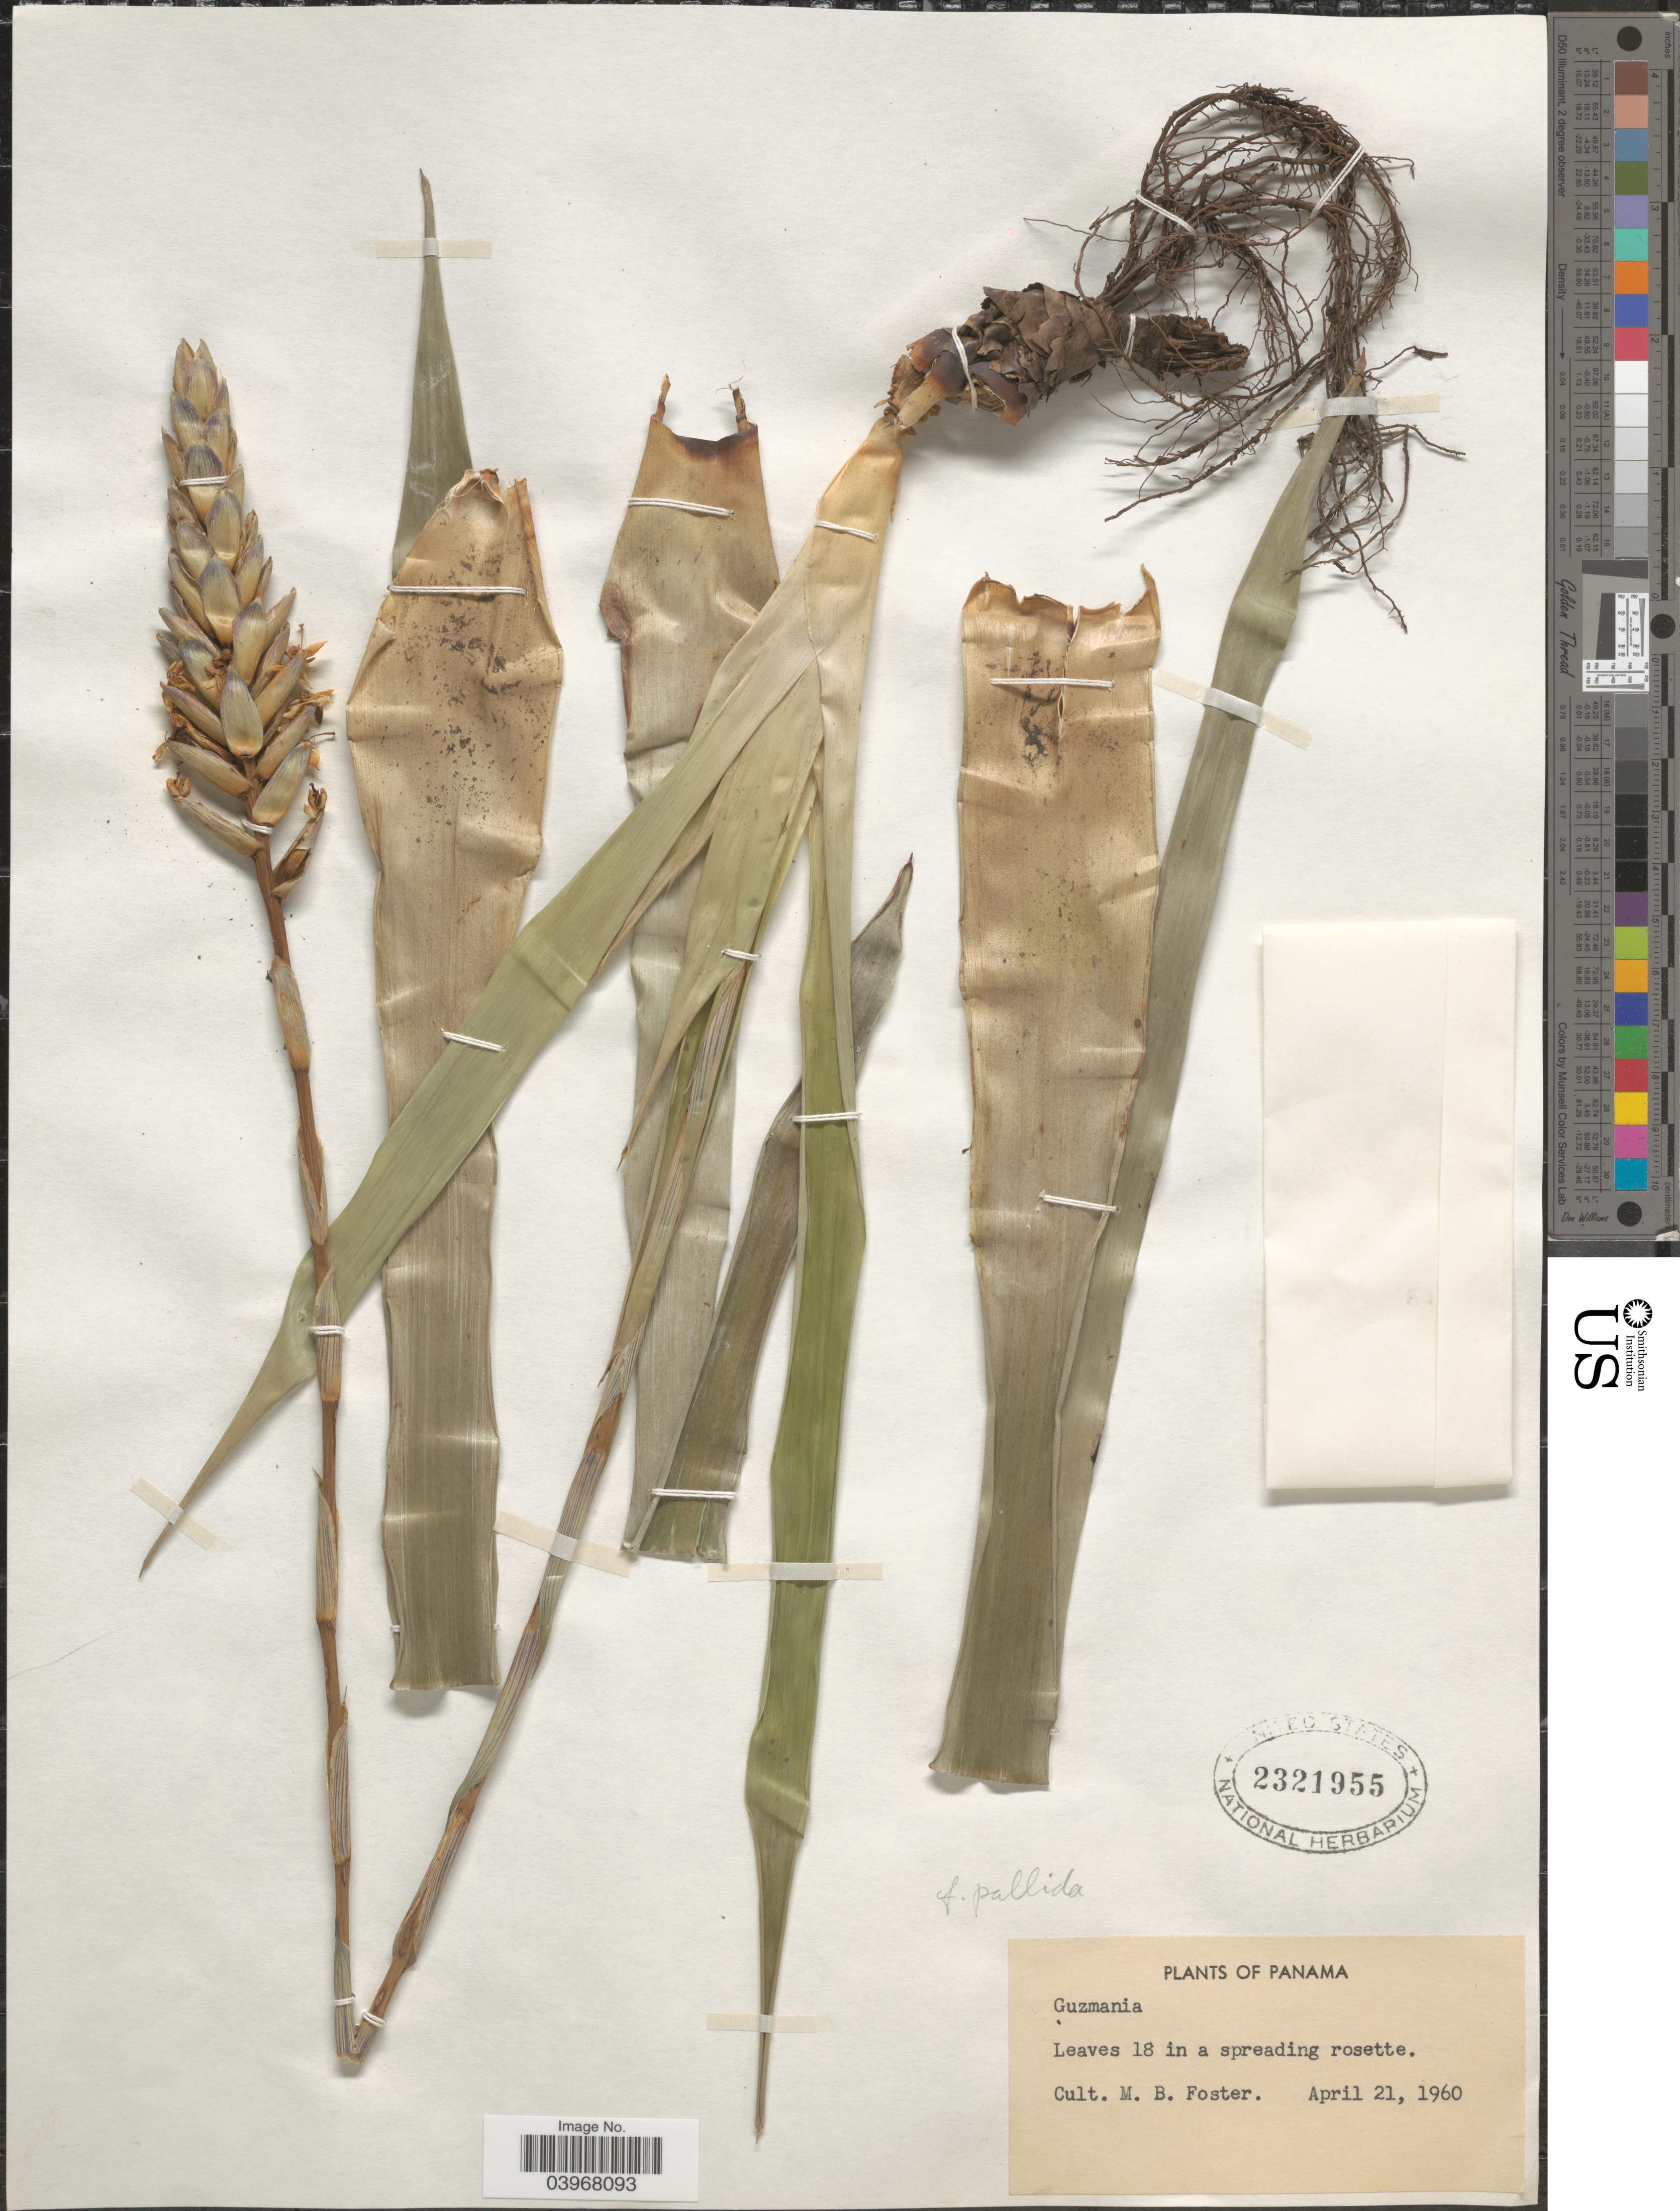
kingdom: Plantae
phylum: Tracheophyta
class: Liliopsida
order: Poales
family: Bromeliaceae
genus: Guzmania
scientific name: Guzmania sp.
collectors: M. B. Foster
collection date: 1960-04-21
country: Panama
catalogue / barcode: US 2321955